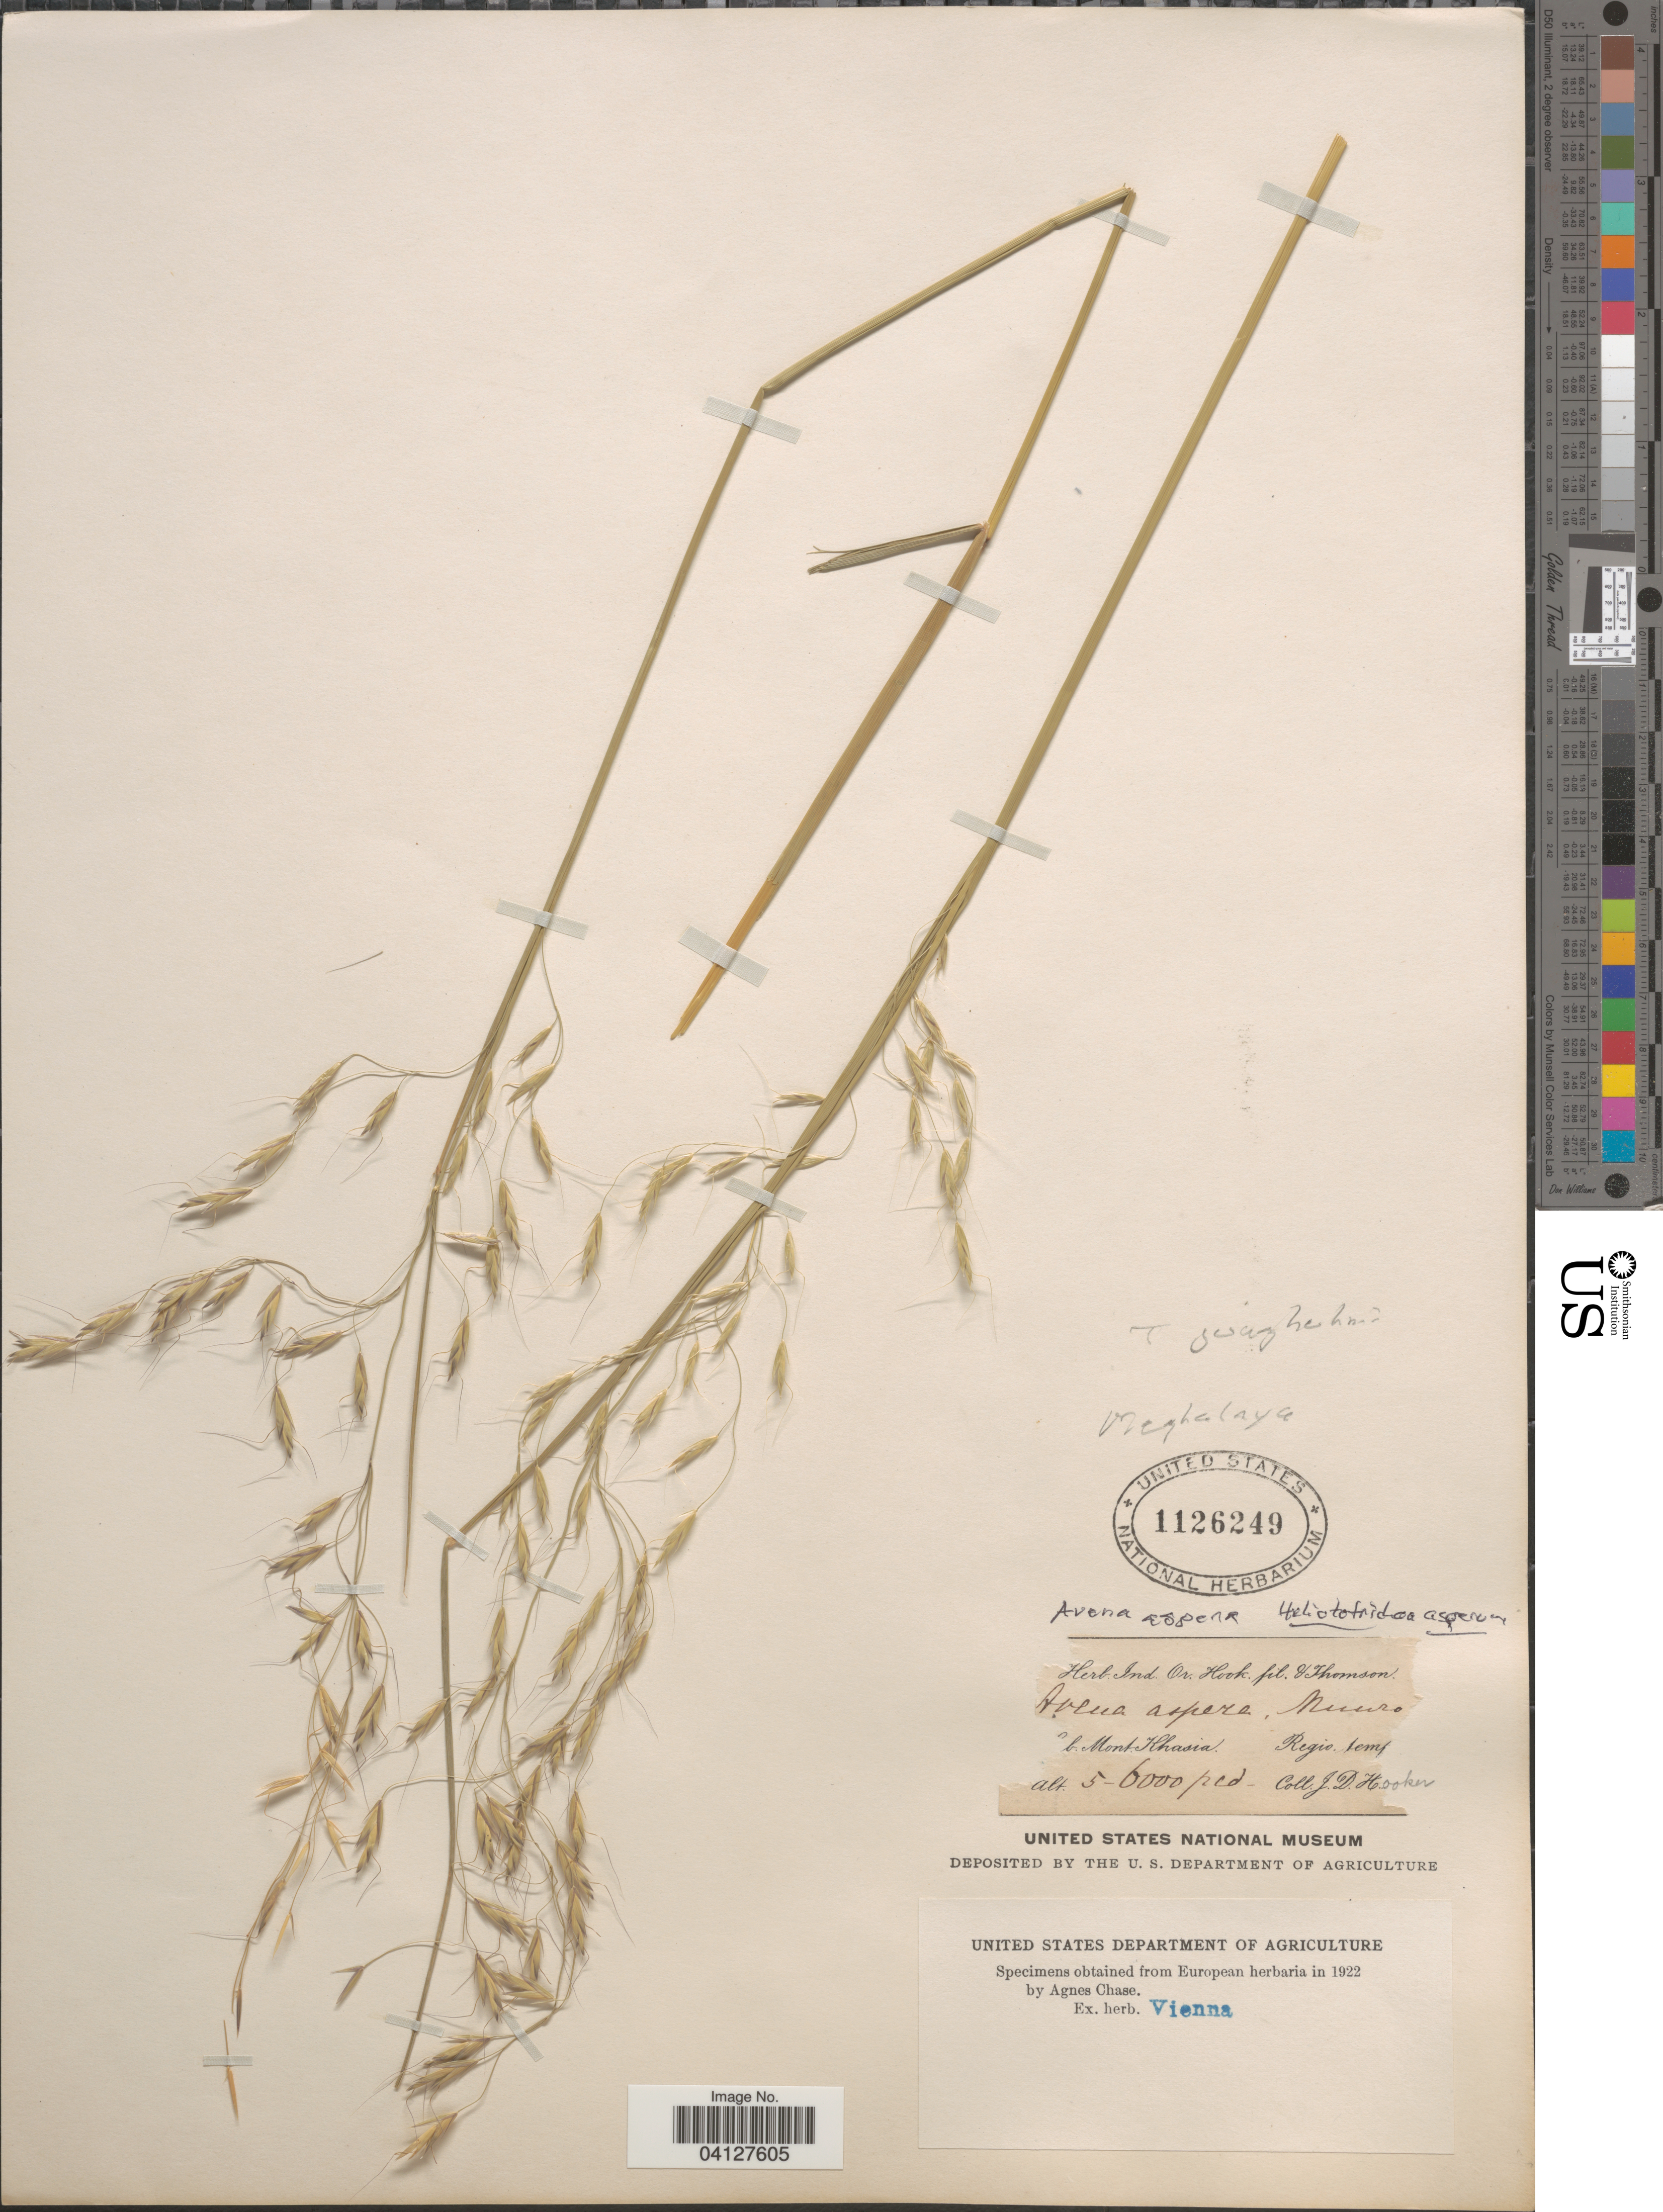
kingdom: Plantae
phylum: Tracheophyta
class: Liliopsida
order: Poales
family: Poaceae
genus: Avena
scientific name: Avena aspera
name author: Munro ex Thwaites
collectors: J. D. Hooker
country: Greece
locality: Mont. Khasia. Regio. temp.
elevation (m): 1524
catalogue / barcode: US 1126249